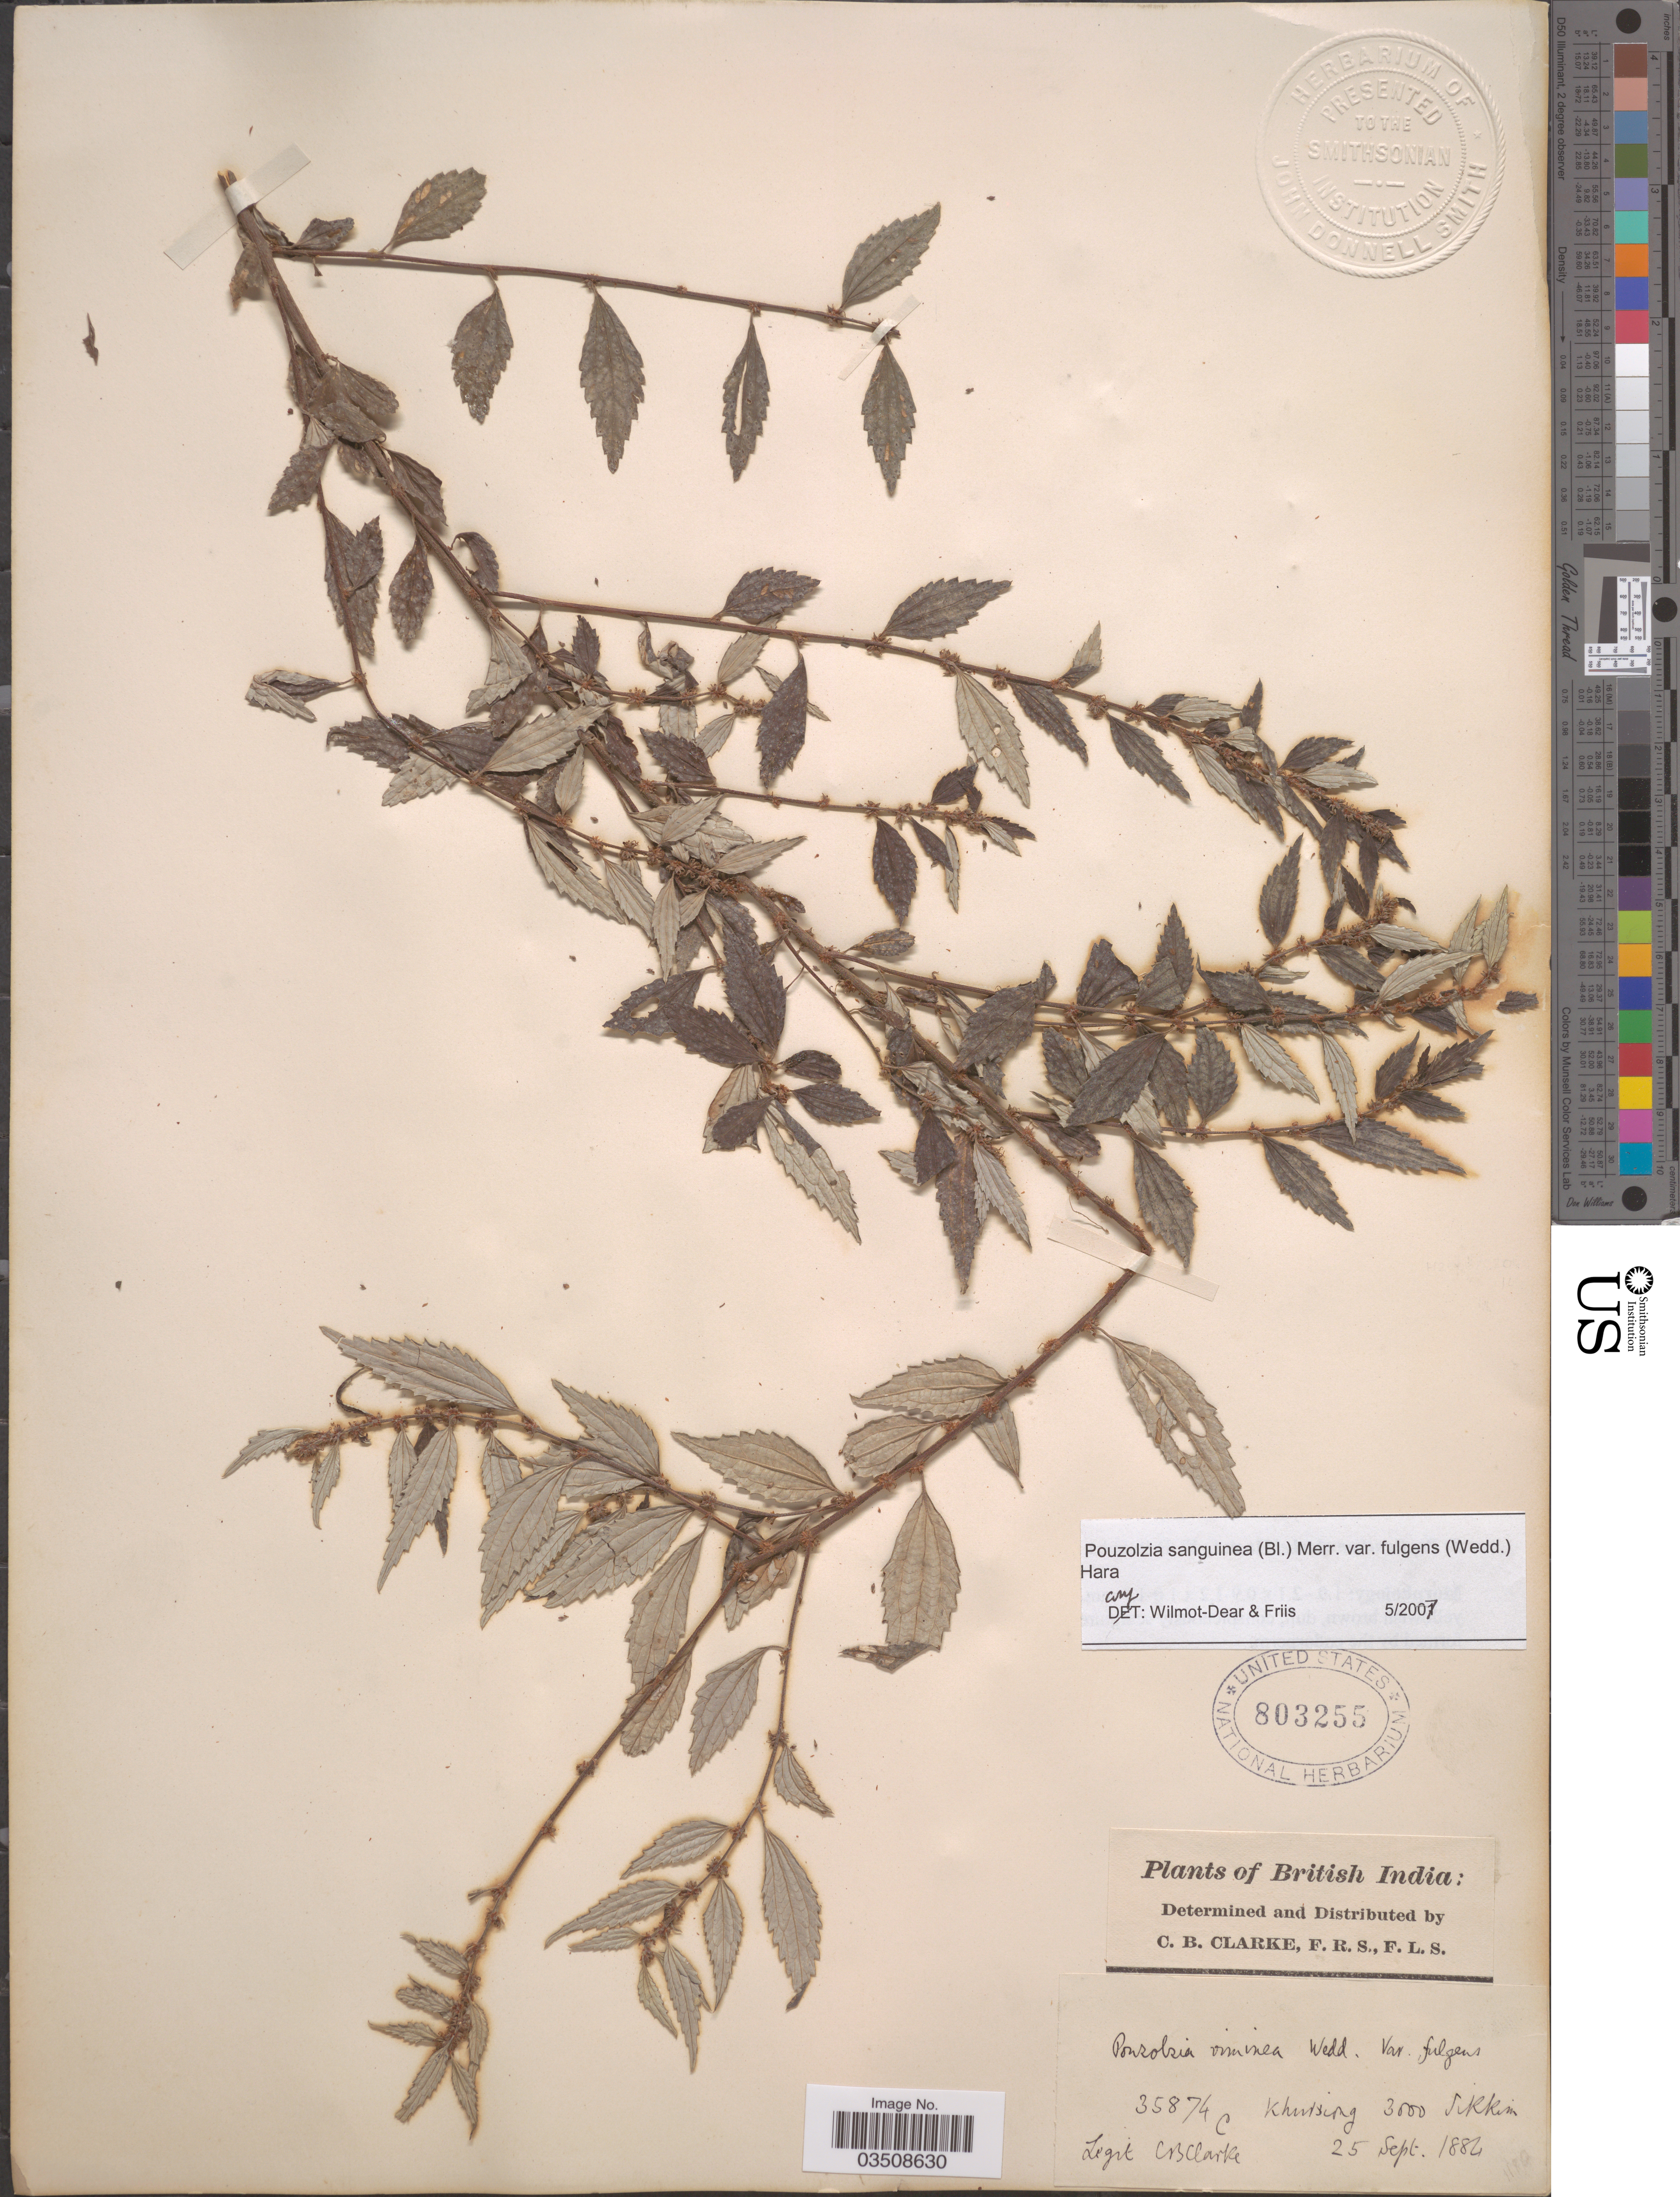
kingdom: Plantae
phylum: Tracheophyta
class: Magnoliopsida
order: Rosales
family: Urticaceae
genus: Pouzolzia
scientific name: Pouzolzia sanguinea var. fulgens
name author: (Wedd.) Hara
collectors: C. B. Clarke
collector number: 35874C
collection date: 1882-09-25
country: India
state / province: Sikkim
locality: British-India. Khursiong.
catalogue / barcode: US 803255